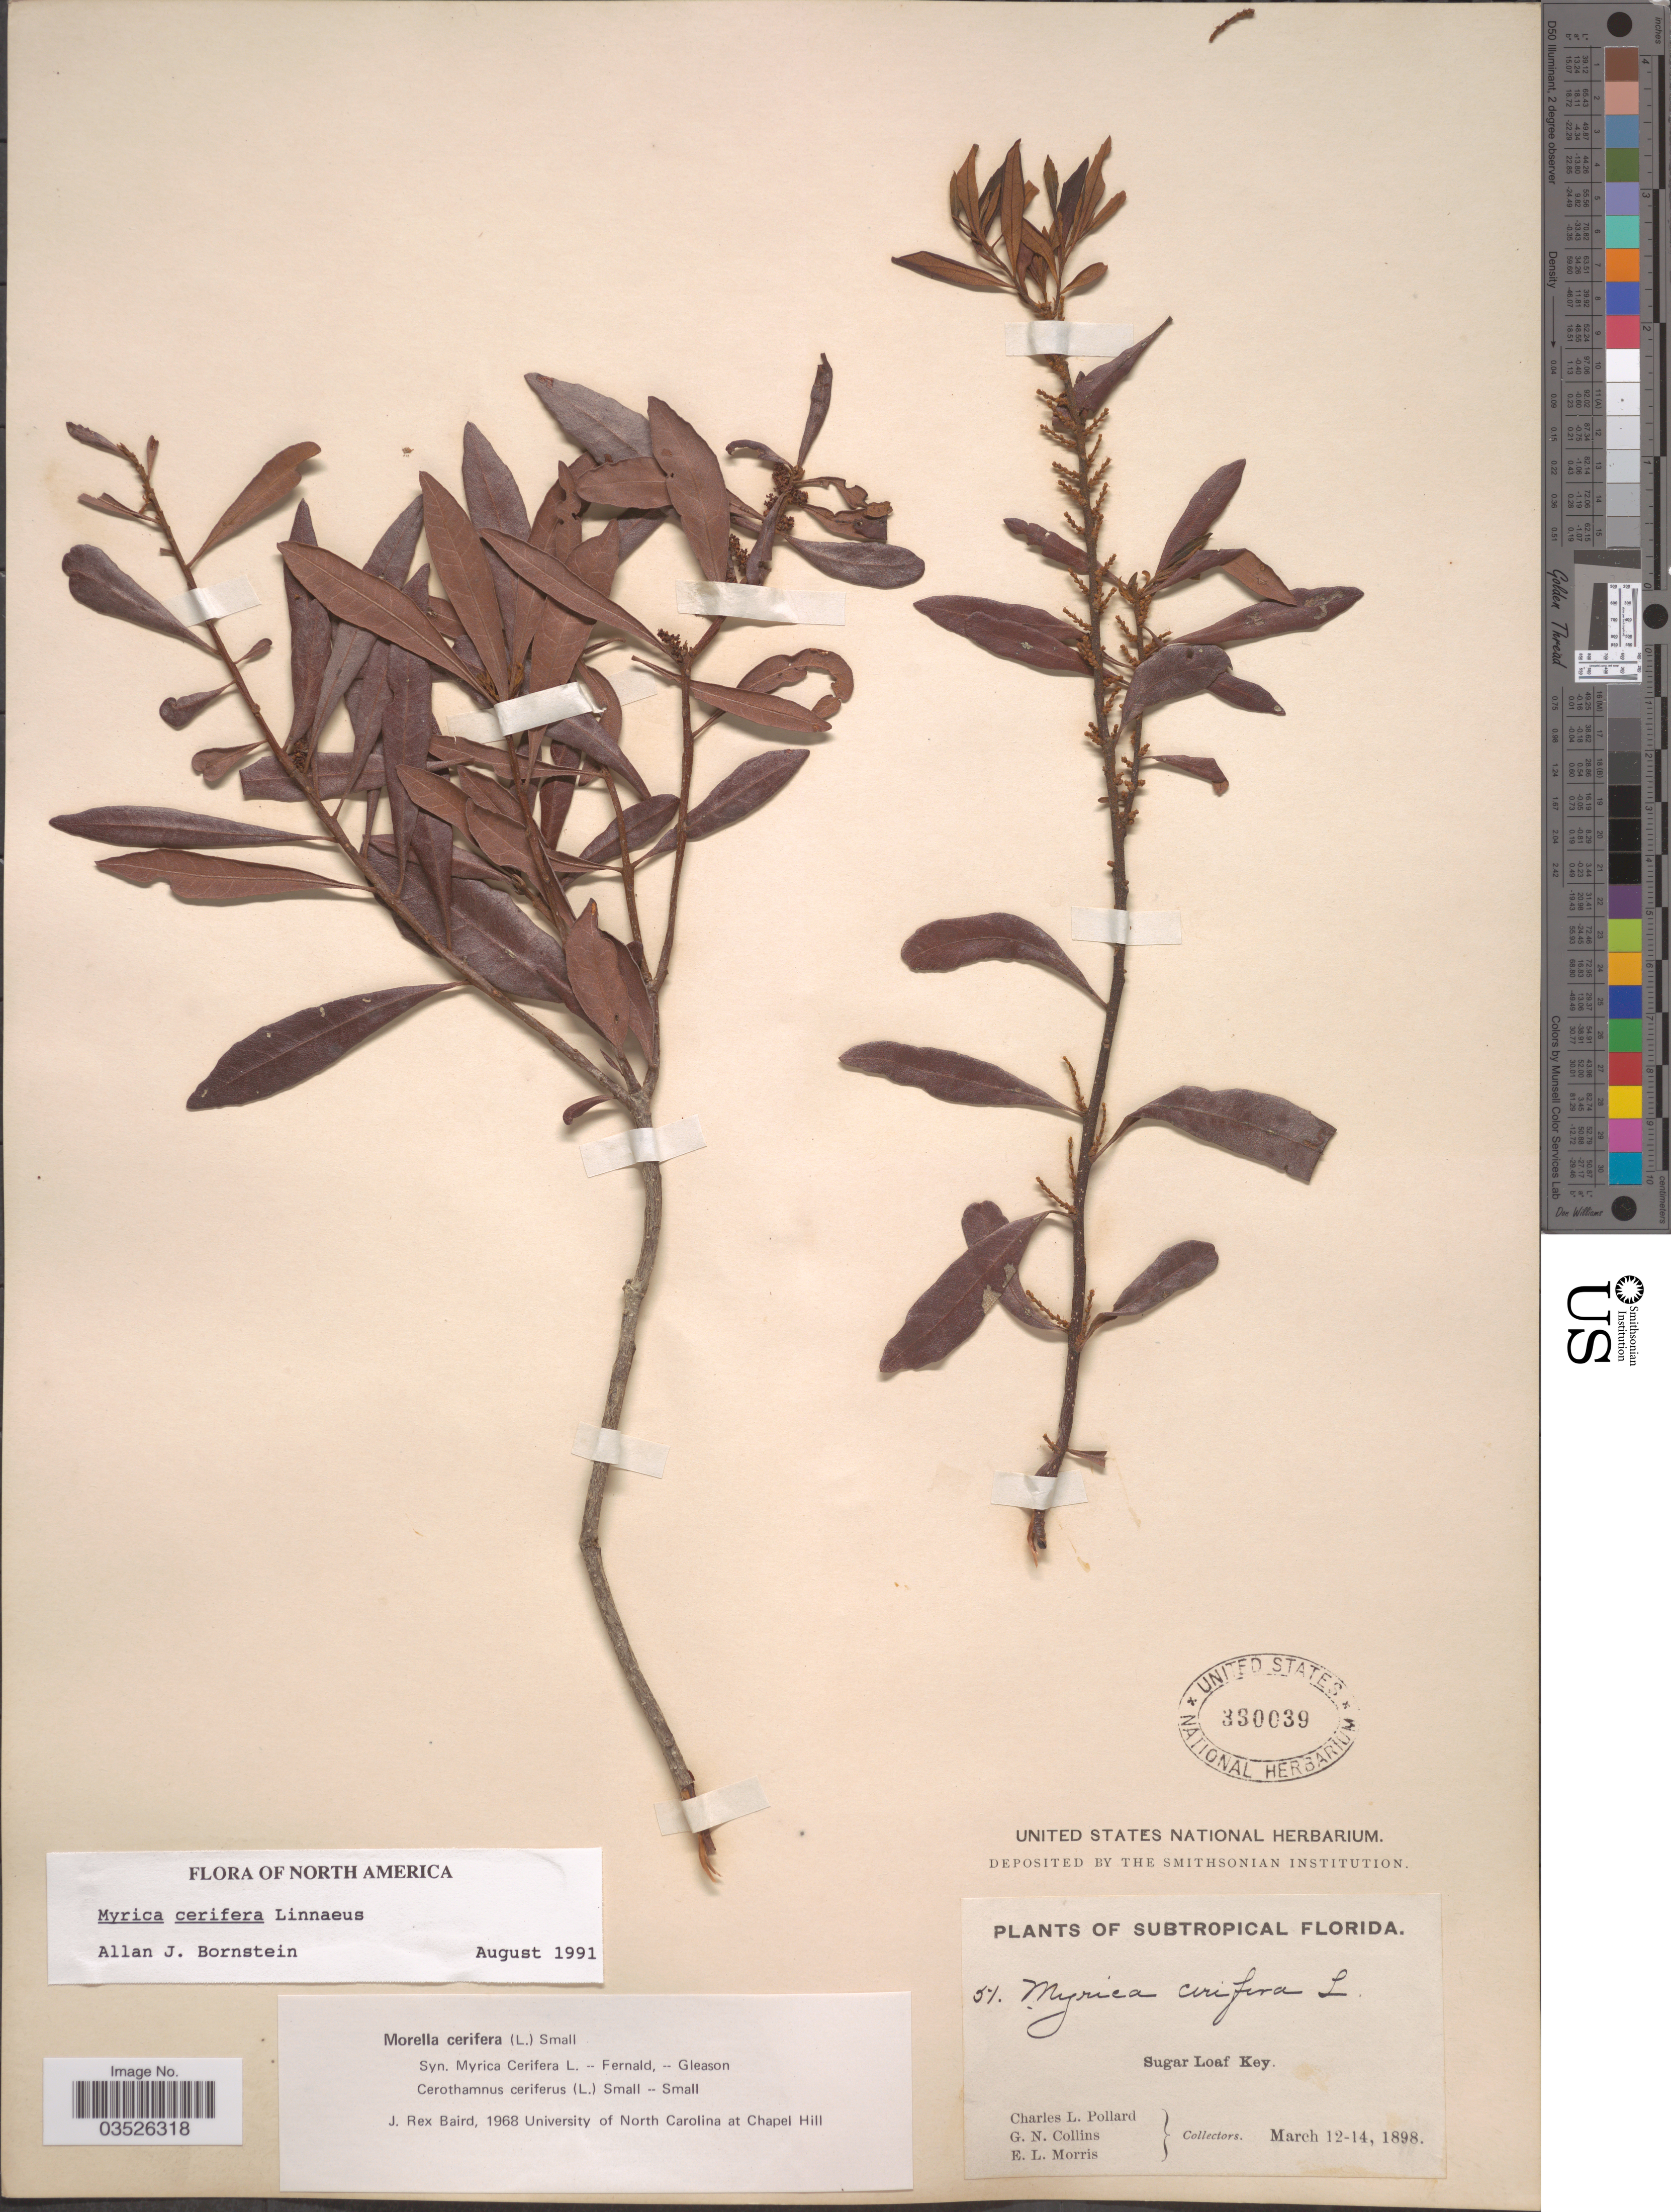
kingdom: Plantae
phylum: Tracheophyta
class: Magnoliopsida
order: Fagales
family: Myricaceae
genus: Morella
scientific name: Morella cerifera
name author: (L.) Small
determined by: Baird, James Rex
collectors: C. L. Pollard, G. Collins & E. Morris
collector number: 51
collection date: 1898-03-12/1898-03-14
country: United States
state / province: Florida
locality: Subtropical Florida. Sugar Loaf Key.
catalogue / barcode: US 330039